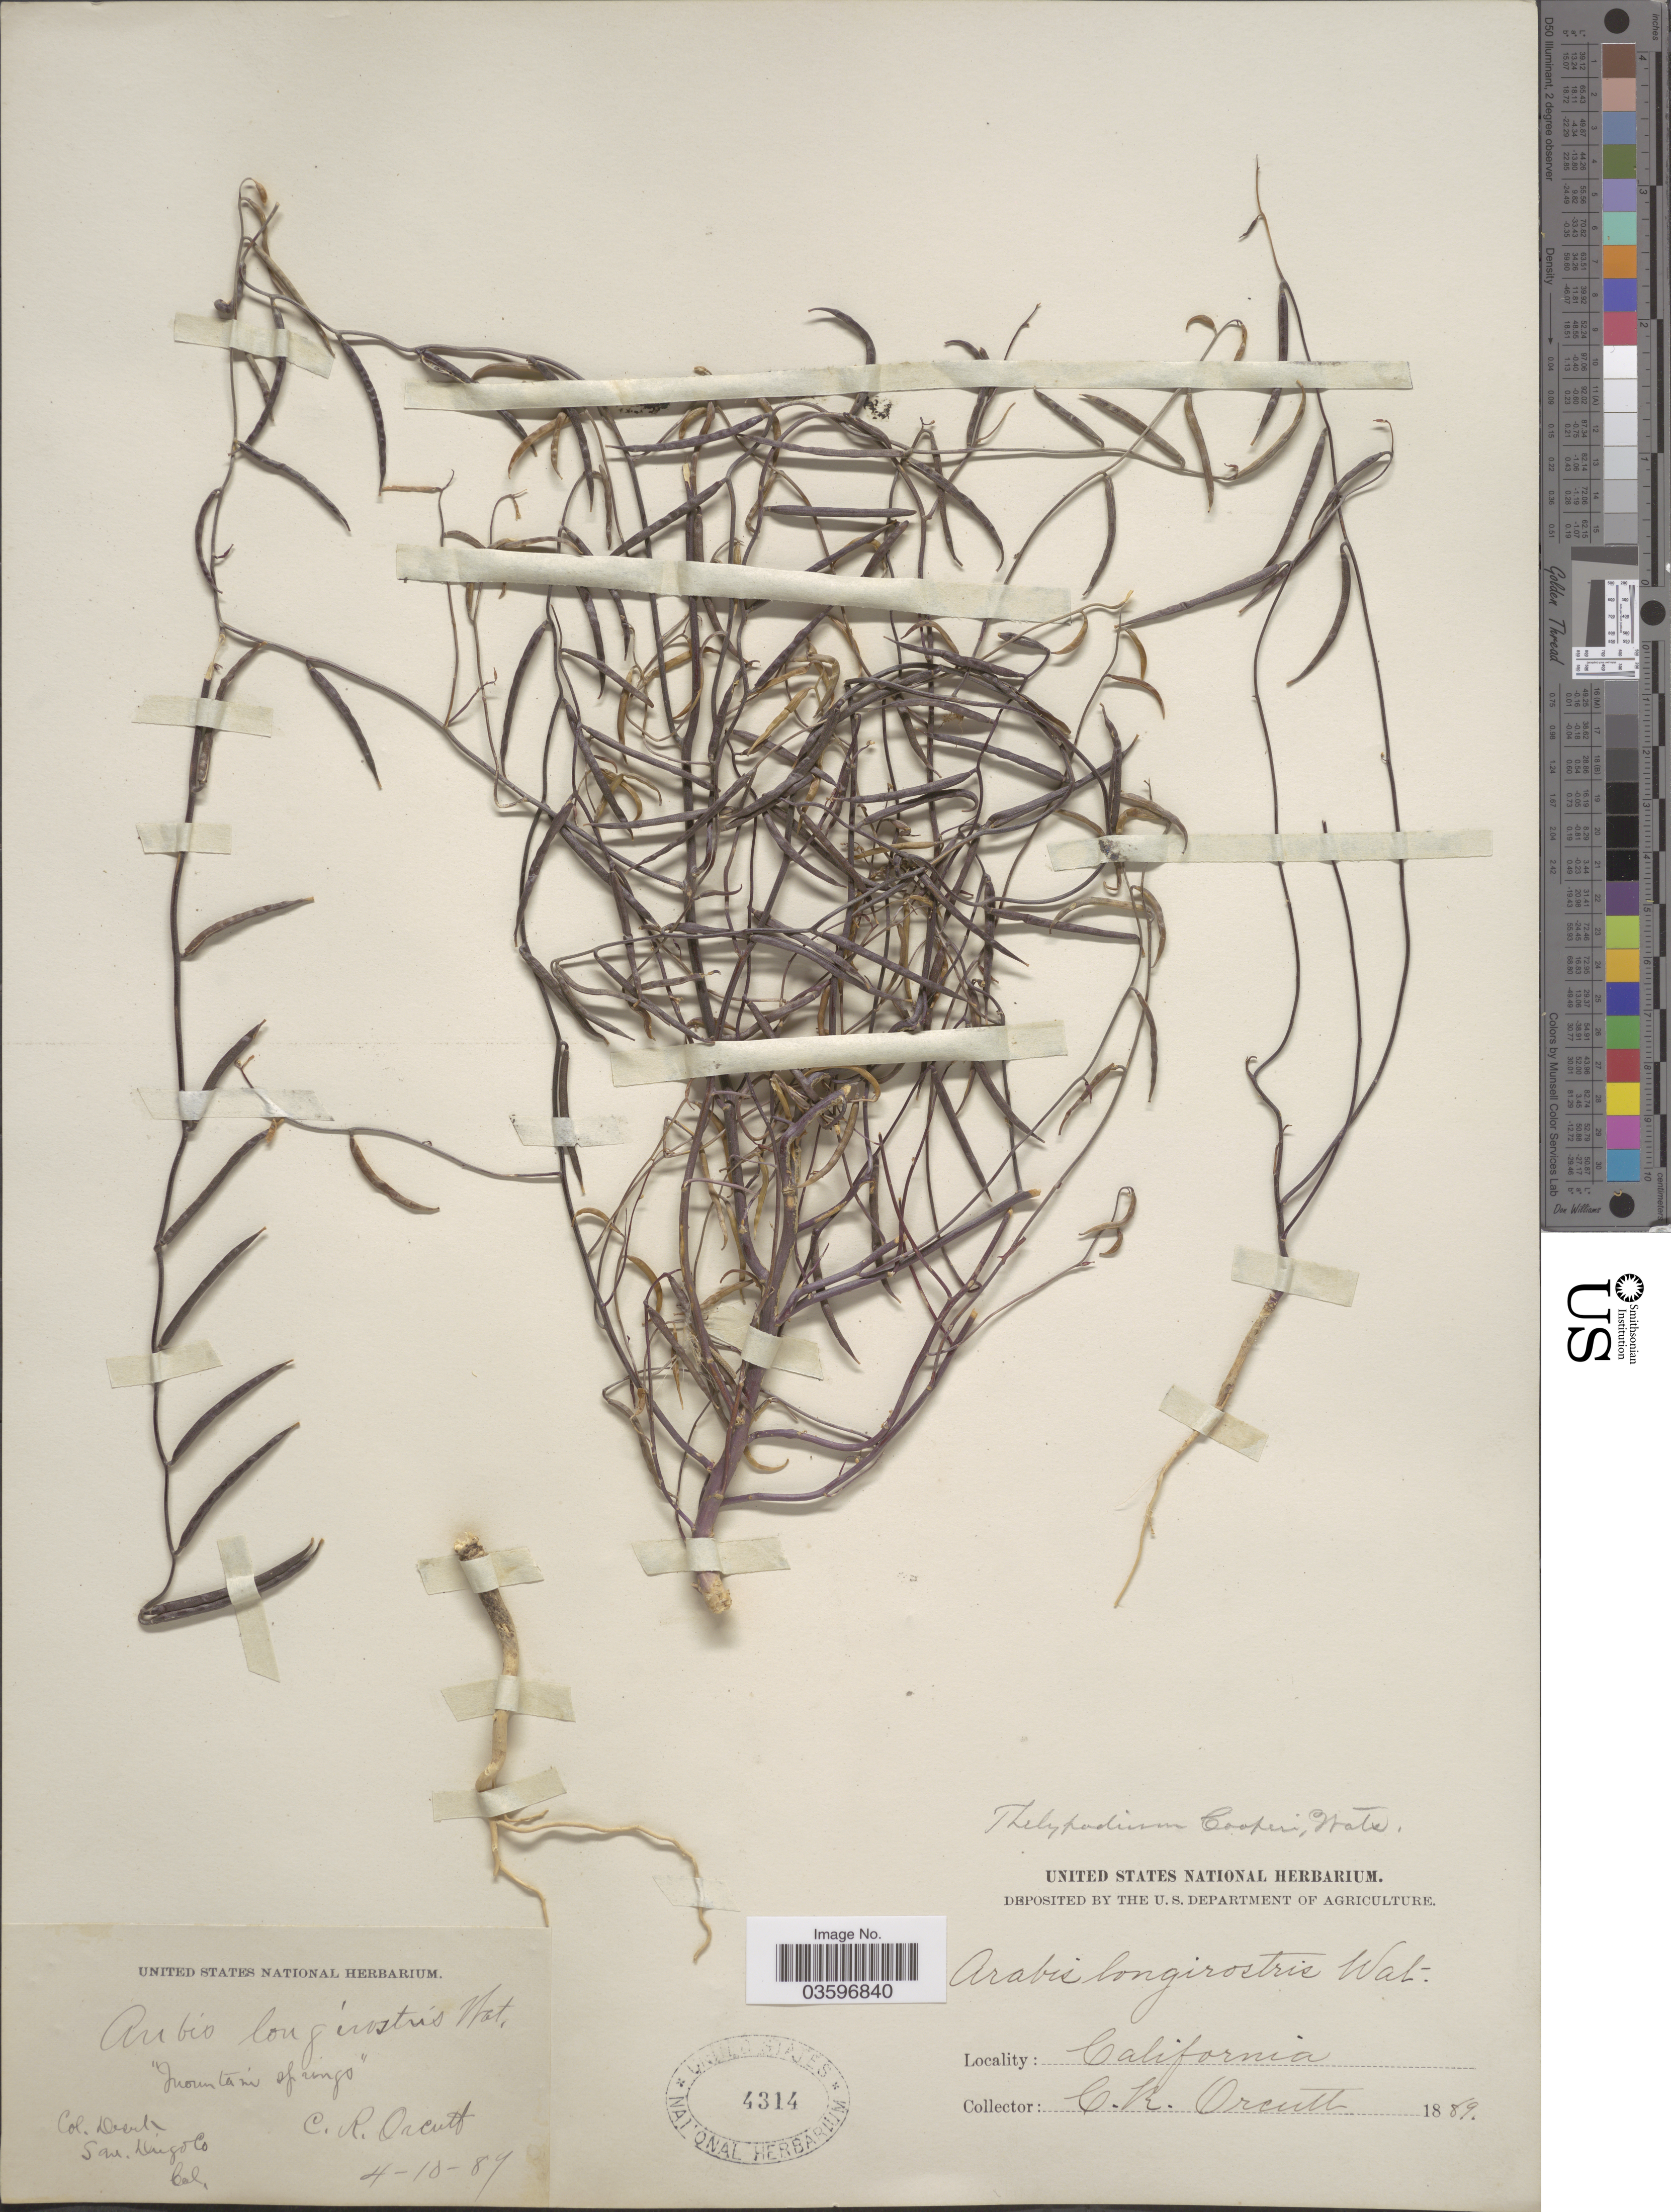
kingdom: Plantae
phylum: Tracheophyta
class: Magnoliopsida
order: Brassicales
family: Brassicaceae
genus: Caulanthus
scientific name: Caulanthus cooperi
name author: (S. Watson) Payson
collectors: C. R. Orcutt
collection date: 1889-04-10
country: United States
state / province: California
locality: Mountain Springs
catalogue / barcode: US 4314